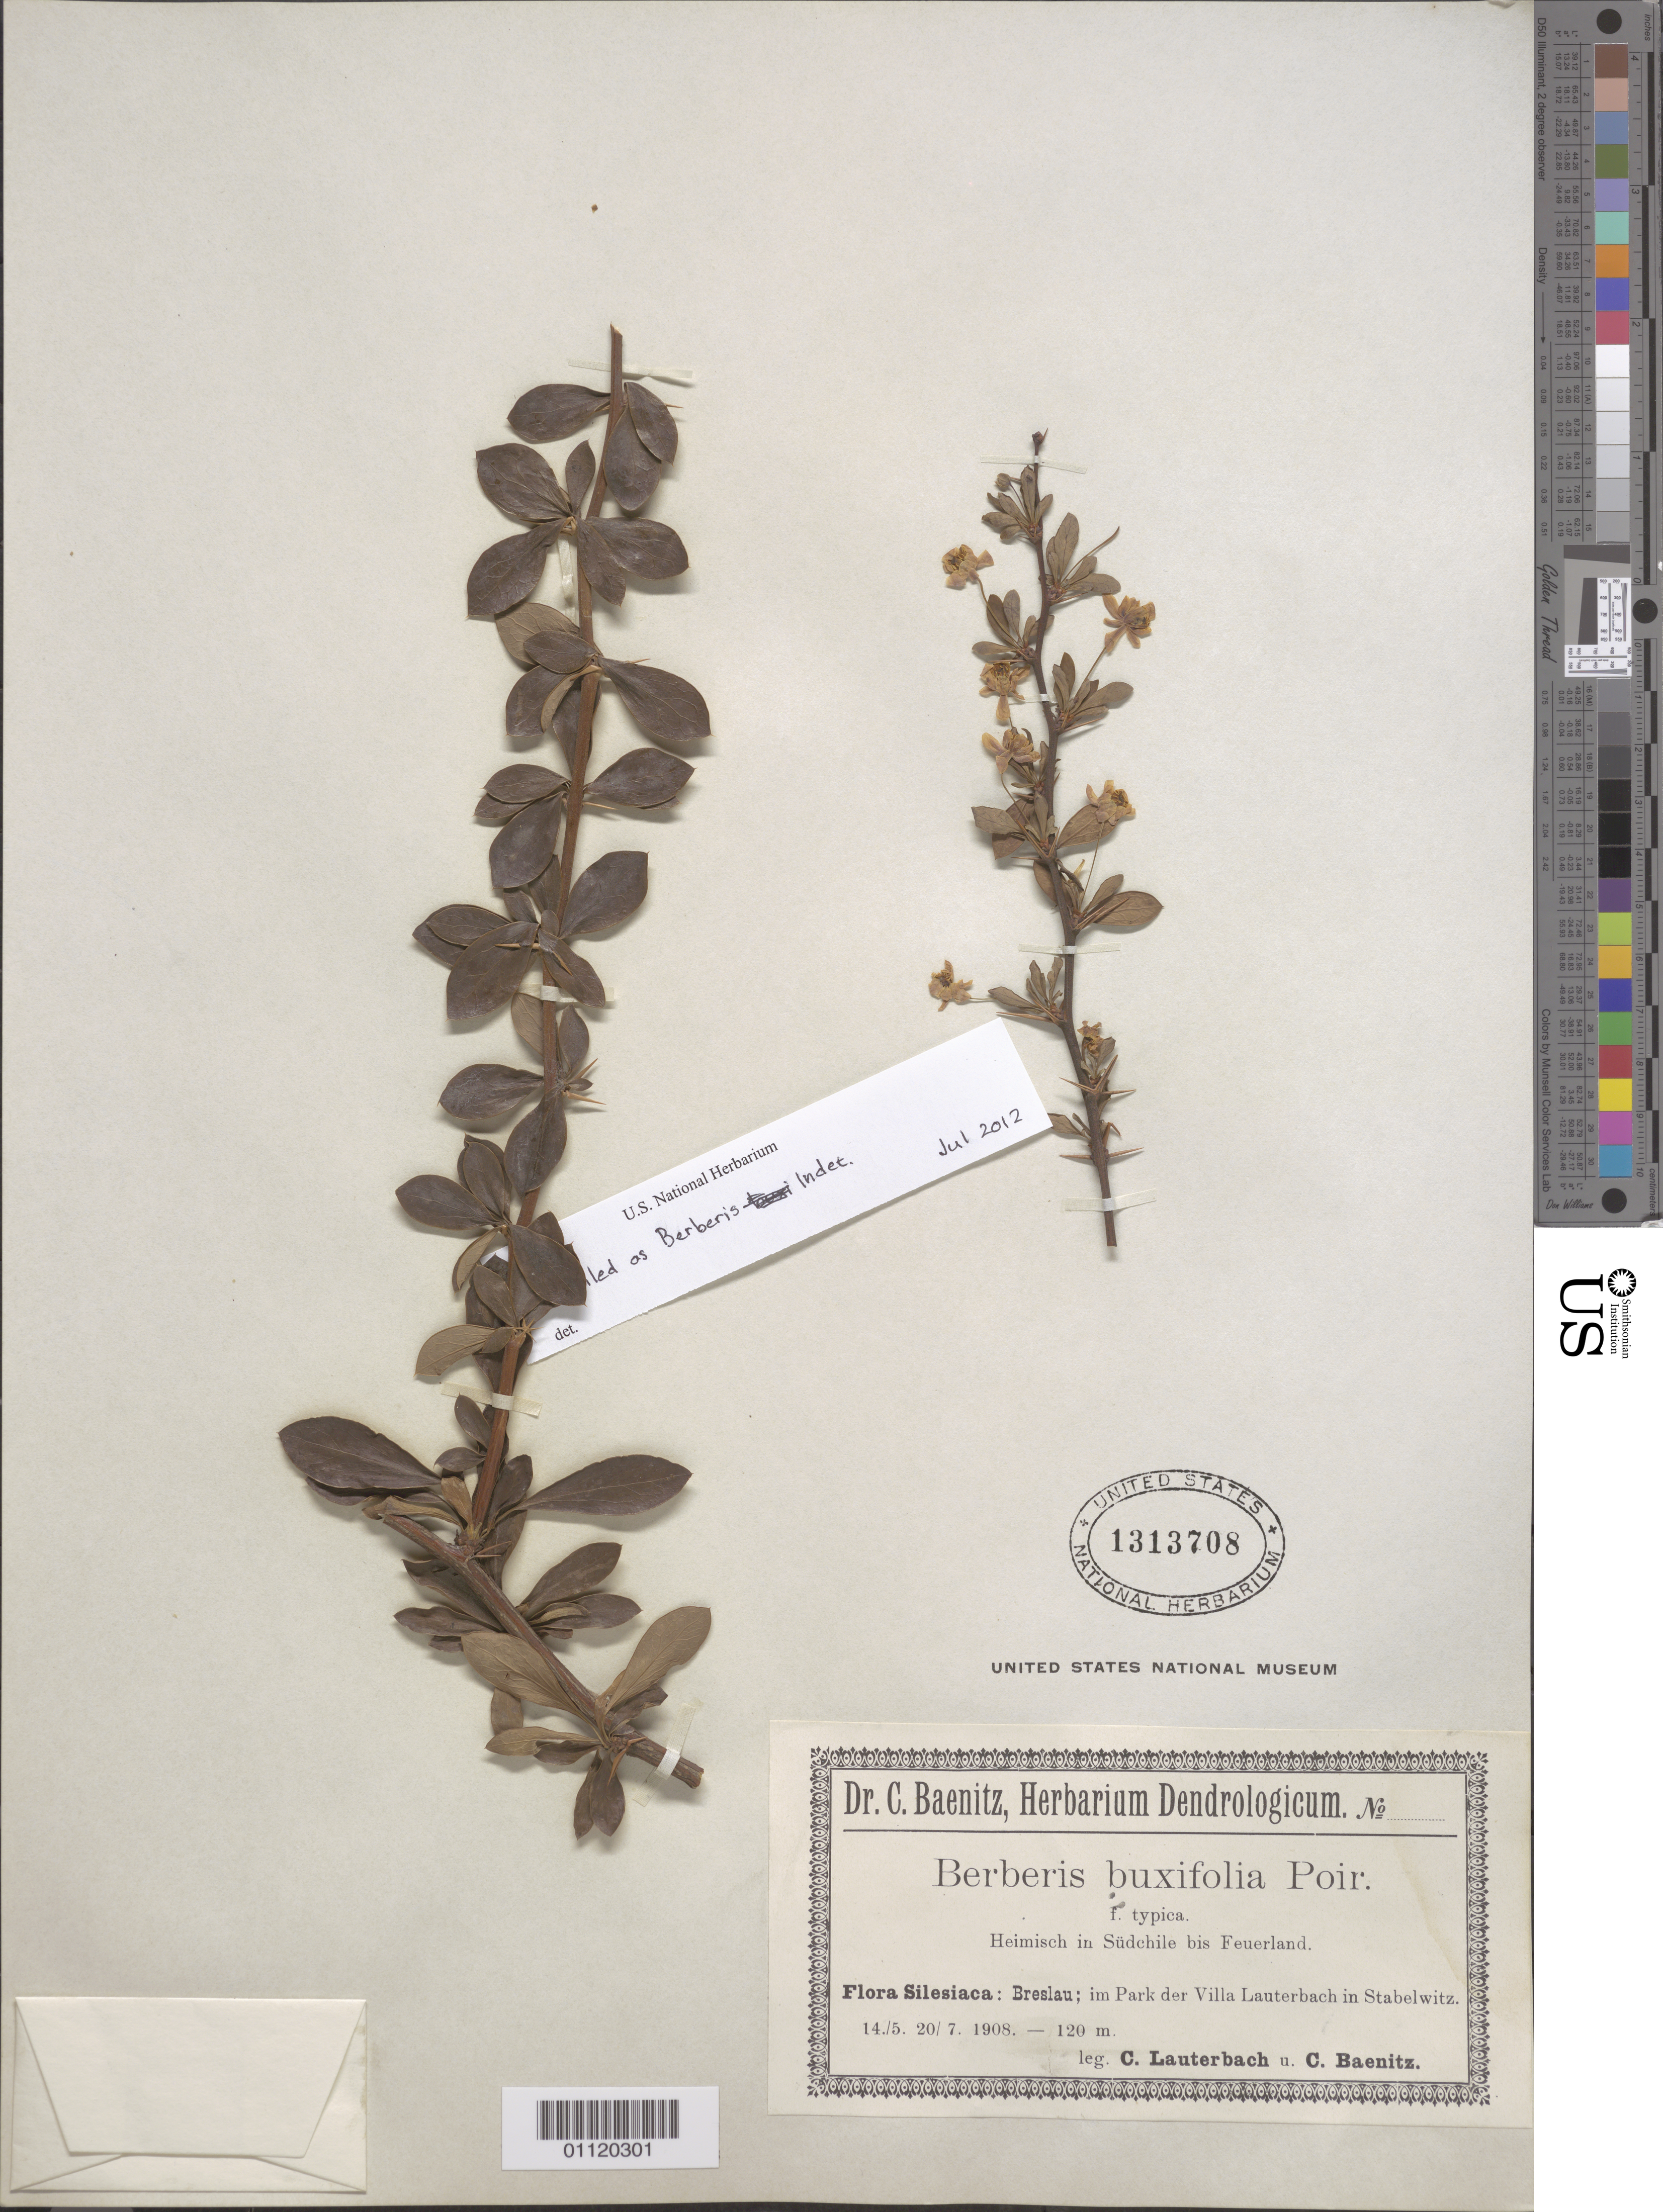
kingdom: Plantae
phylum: Tracheophyta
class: Magnoliopsida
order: Ranunculales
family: Berberidaceae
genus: Berberis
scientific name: Berberis sp.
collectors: C. A. G. Lauterbach & C. G. Baenitz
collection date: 1908-05-14,1908-07-20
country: Poland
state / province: Dolnoslaskie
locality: Present day city of Wroclaw. At the time of collection, the city was called Breslau and was part of Germany. Specifically the specimen was collected in Park of Villa Lauterbach in Stabelwitz, Breslau.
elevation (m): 120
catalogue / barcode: US 1313708